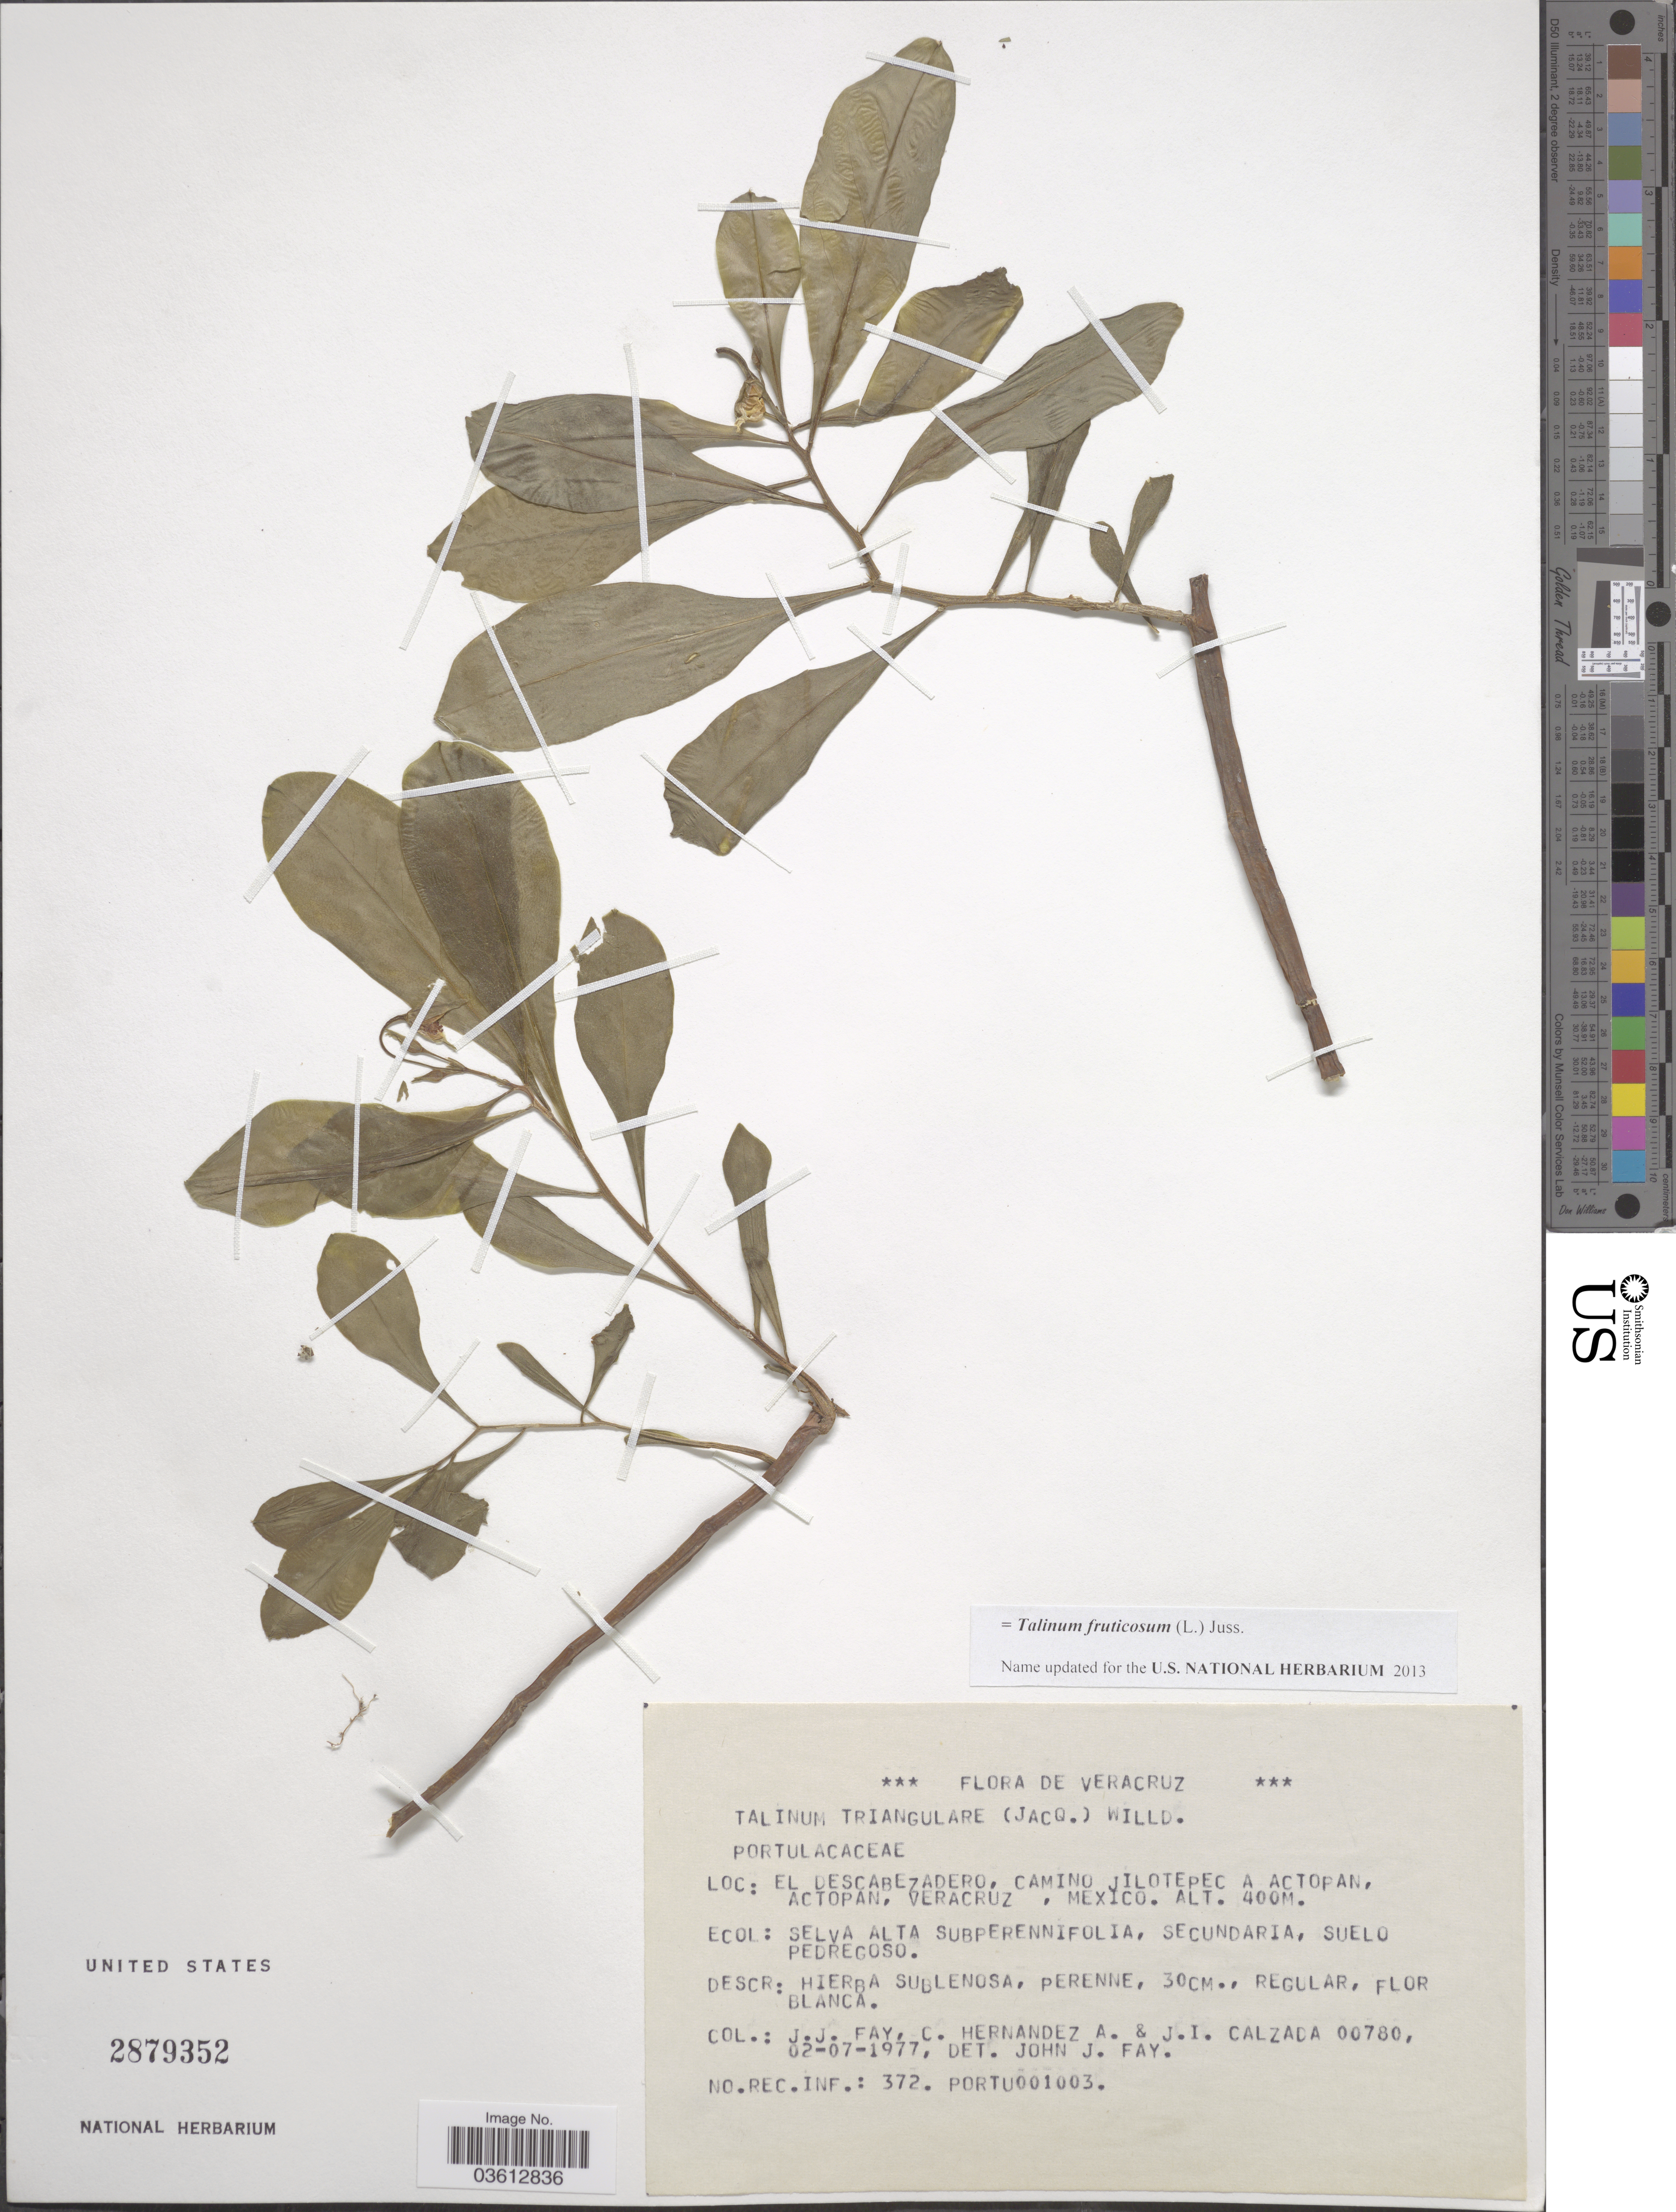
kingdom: Plantae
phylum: Tracheophyta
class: Magnoliopsida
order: Caryophyllales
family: Talinaceae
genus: Talinum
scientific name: Talinum fruticosum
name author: (L.) Juss.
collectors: J. Fay, C. Hernandez-A. & J. I. Calzada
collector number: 00780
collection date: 1977-07-02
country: Mexico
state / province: Veracruz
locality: Veracruz. El Descabe Zadero, camino Jilotepec a Actopan, Actopan.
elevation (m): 400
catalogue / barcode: US 2879352